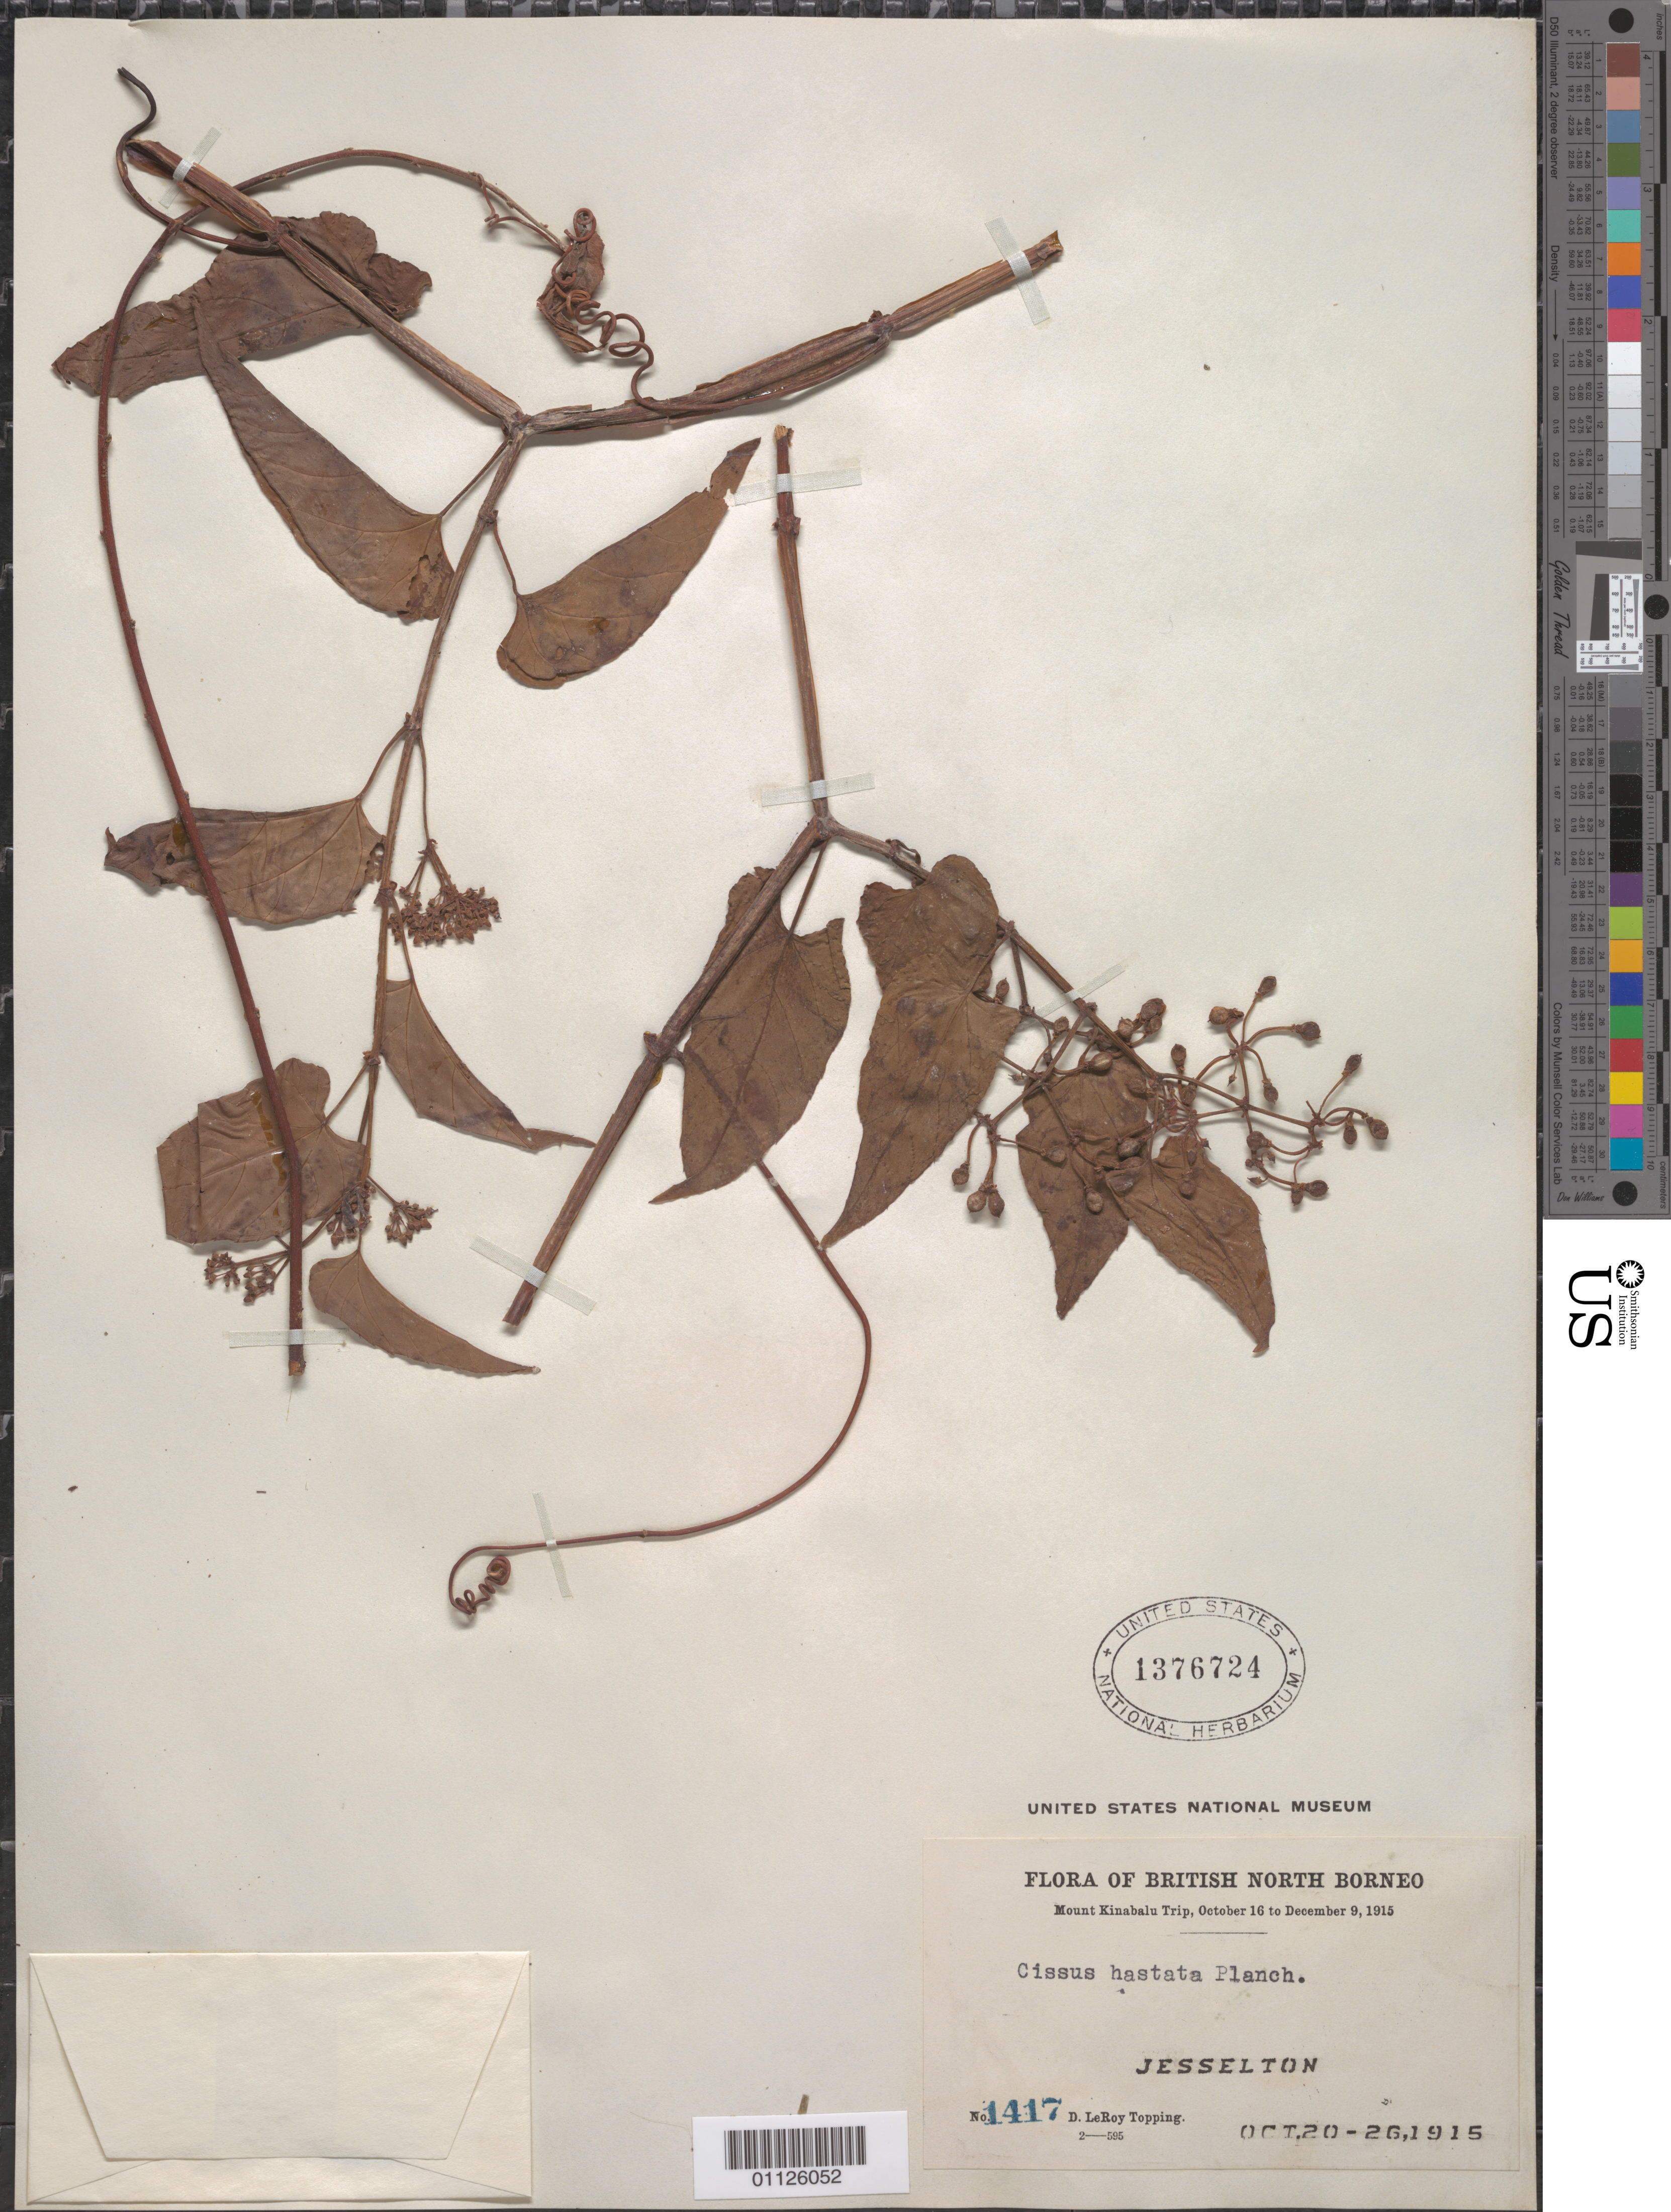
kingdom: Plantae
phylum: Tracheophyta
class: Magnoliopsida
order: Vitales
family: Vitaceae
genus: Cissus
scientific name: Cissus hastata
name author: Miq.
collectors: D. L. Topping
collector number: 1417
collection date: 1915-10-20/1915-10-26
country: Malaysia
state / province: Borneo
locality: Jesselton (Kota Kinabalu). Mount Kinabalu.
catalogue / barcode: US 1376724